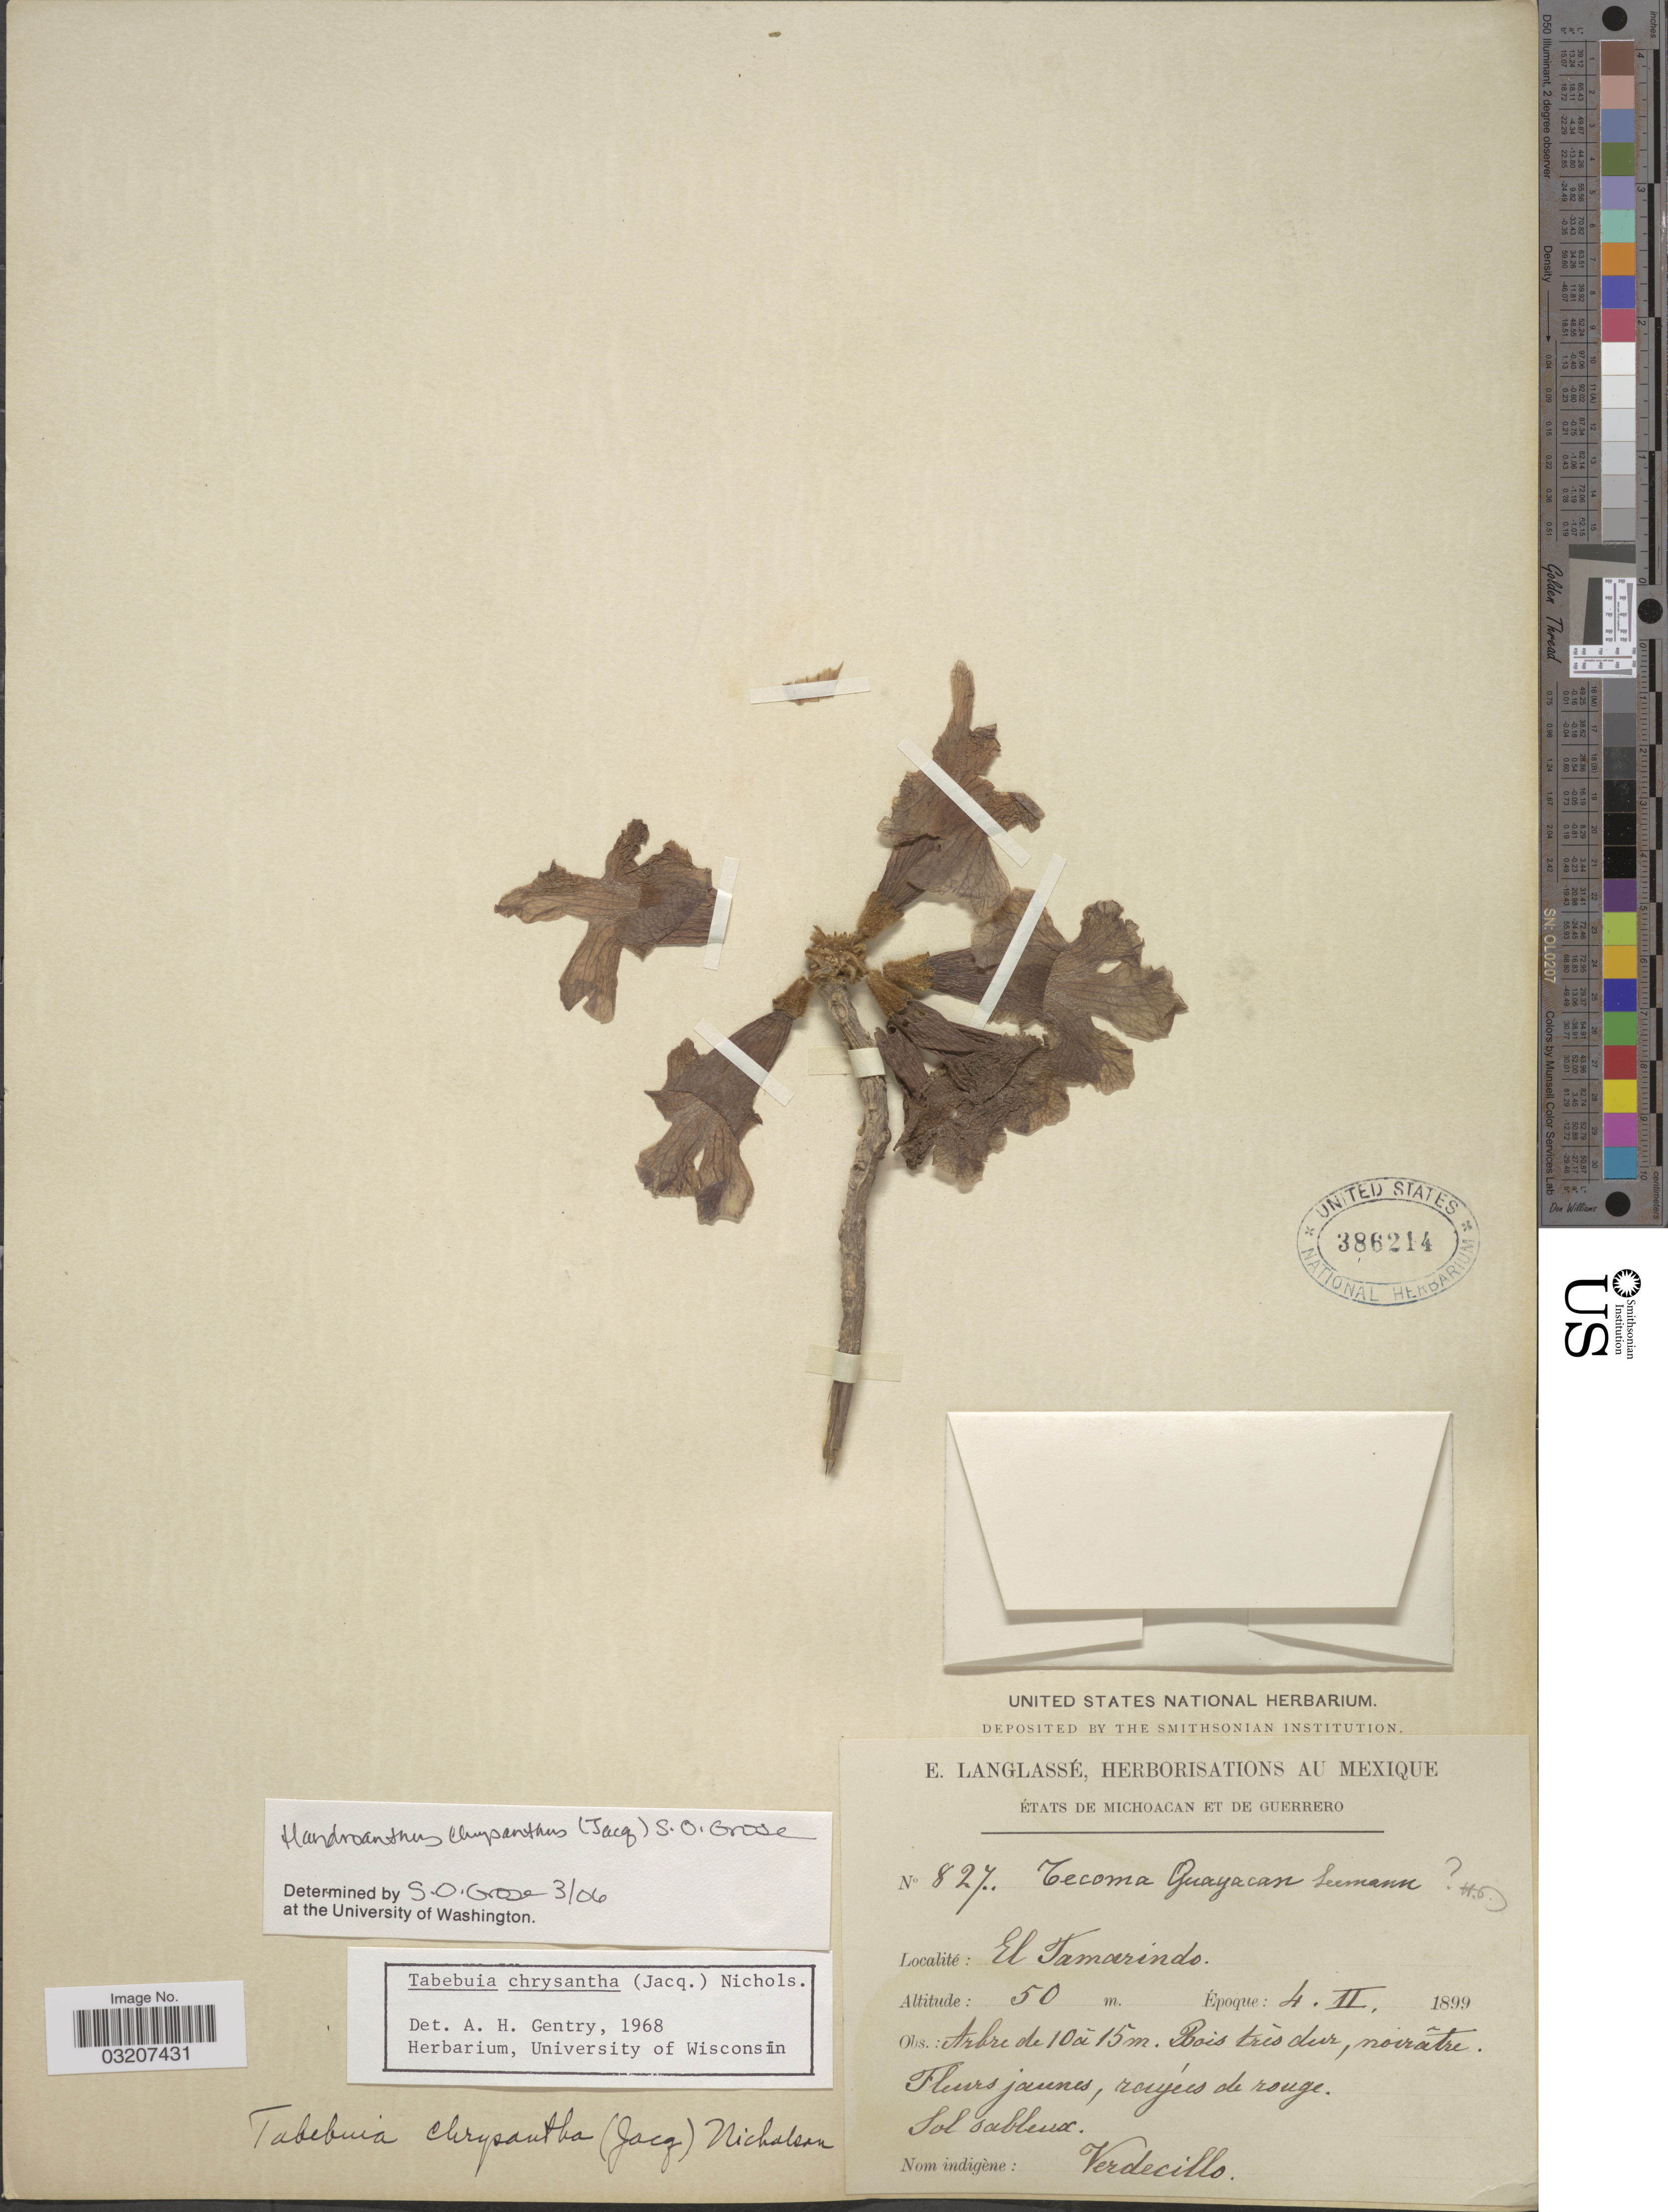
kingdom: Plantae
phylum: Tracheophyta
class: Magnoliopsida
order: Lamiales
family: Bignoniaceae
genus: Handroanthus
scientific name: Handroanthus chrysanthus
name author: (Jacq.) S.O. Grose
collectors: E. Langlassé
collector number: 827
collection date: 1899-02-04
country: Mexico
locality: États de Michoacan et de Guerrero. El Tamarindo.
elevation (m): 50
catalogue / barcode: US 386214